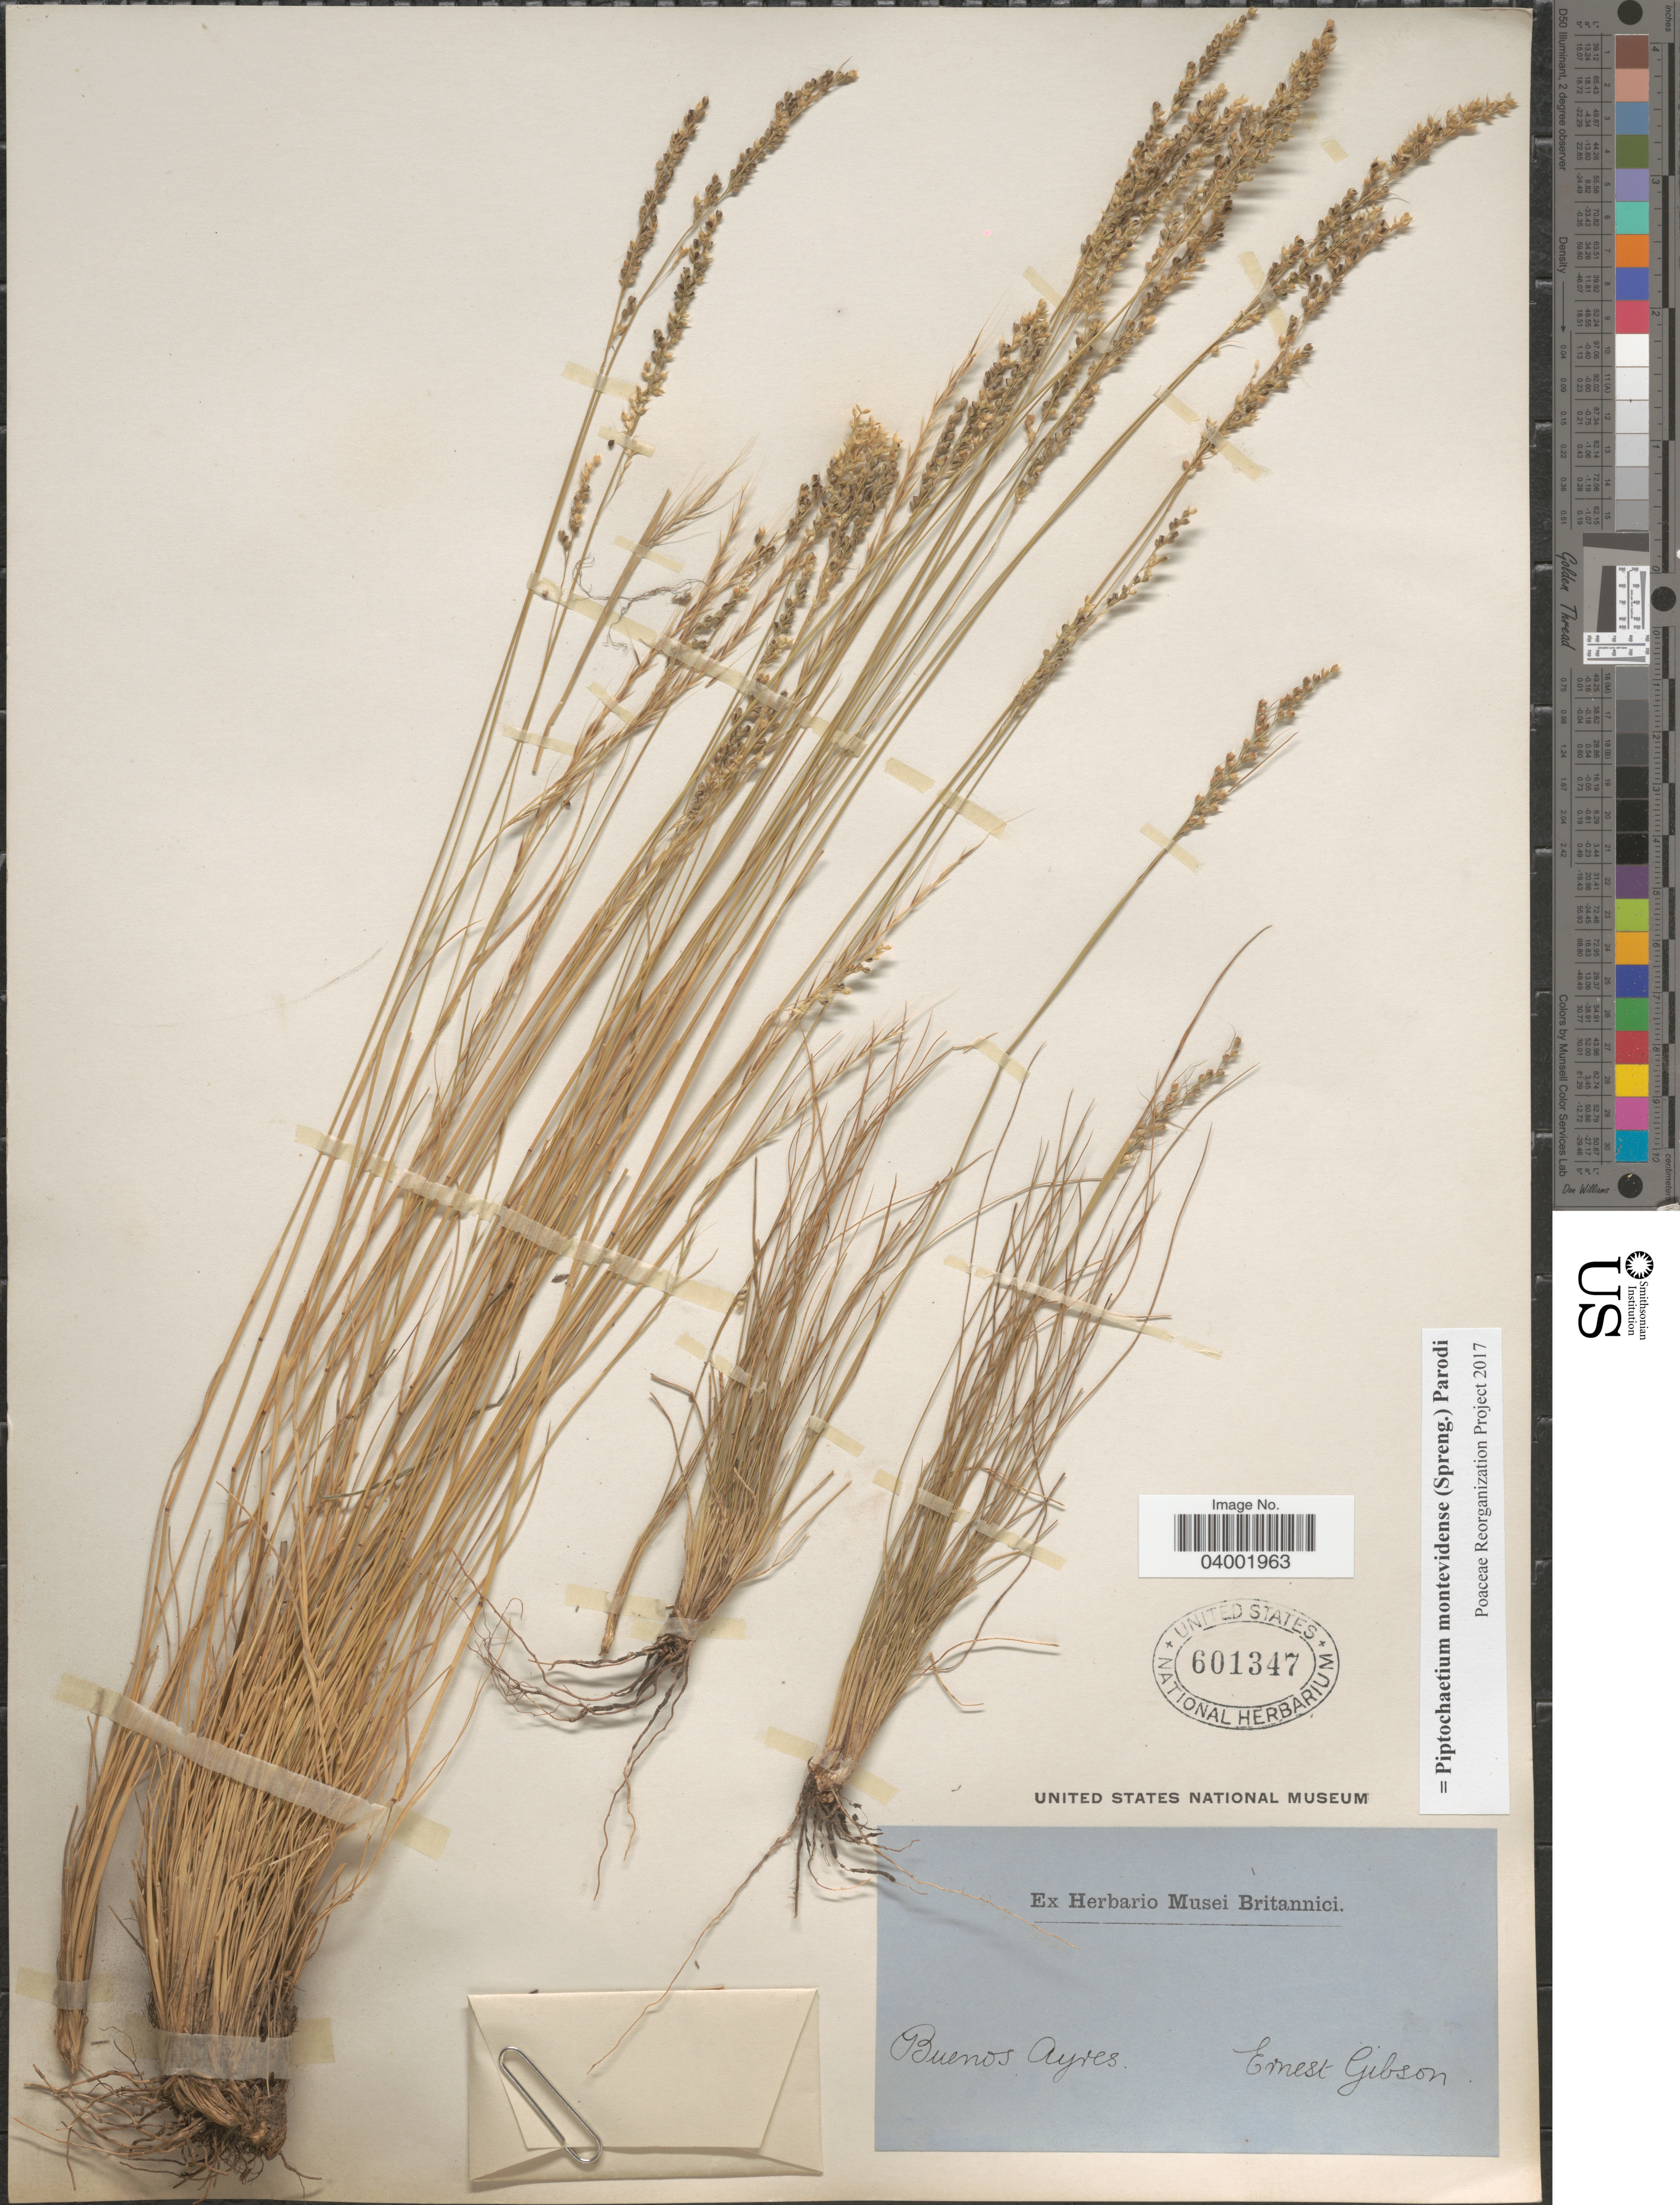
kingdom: Plantae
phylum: Tracheophyta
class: Liliopsida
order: Poales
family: Poaceae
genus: Piptochaetium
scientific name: Piptochaetium montevidense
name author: (Spreng.) Parodi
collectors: E. Gibson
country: Argentina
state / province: Buenos Aires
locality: Buenos Ayres.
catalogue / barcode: US 601347